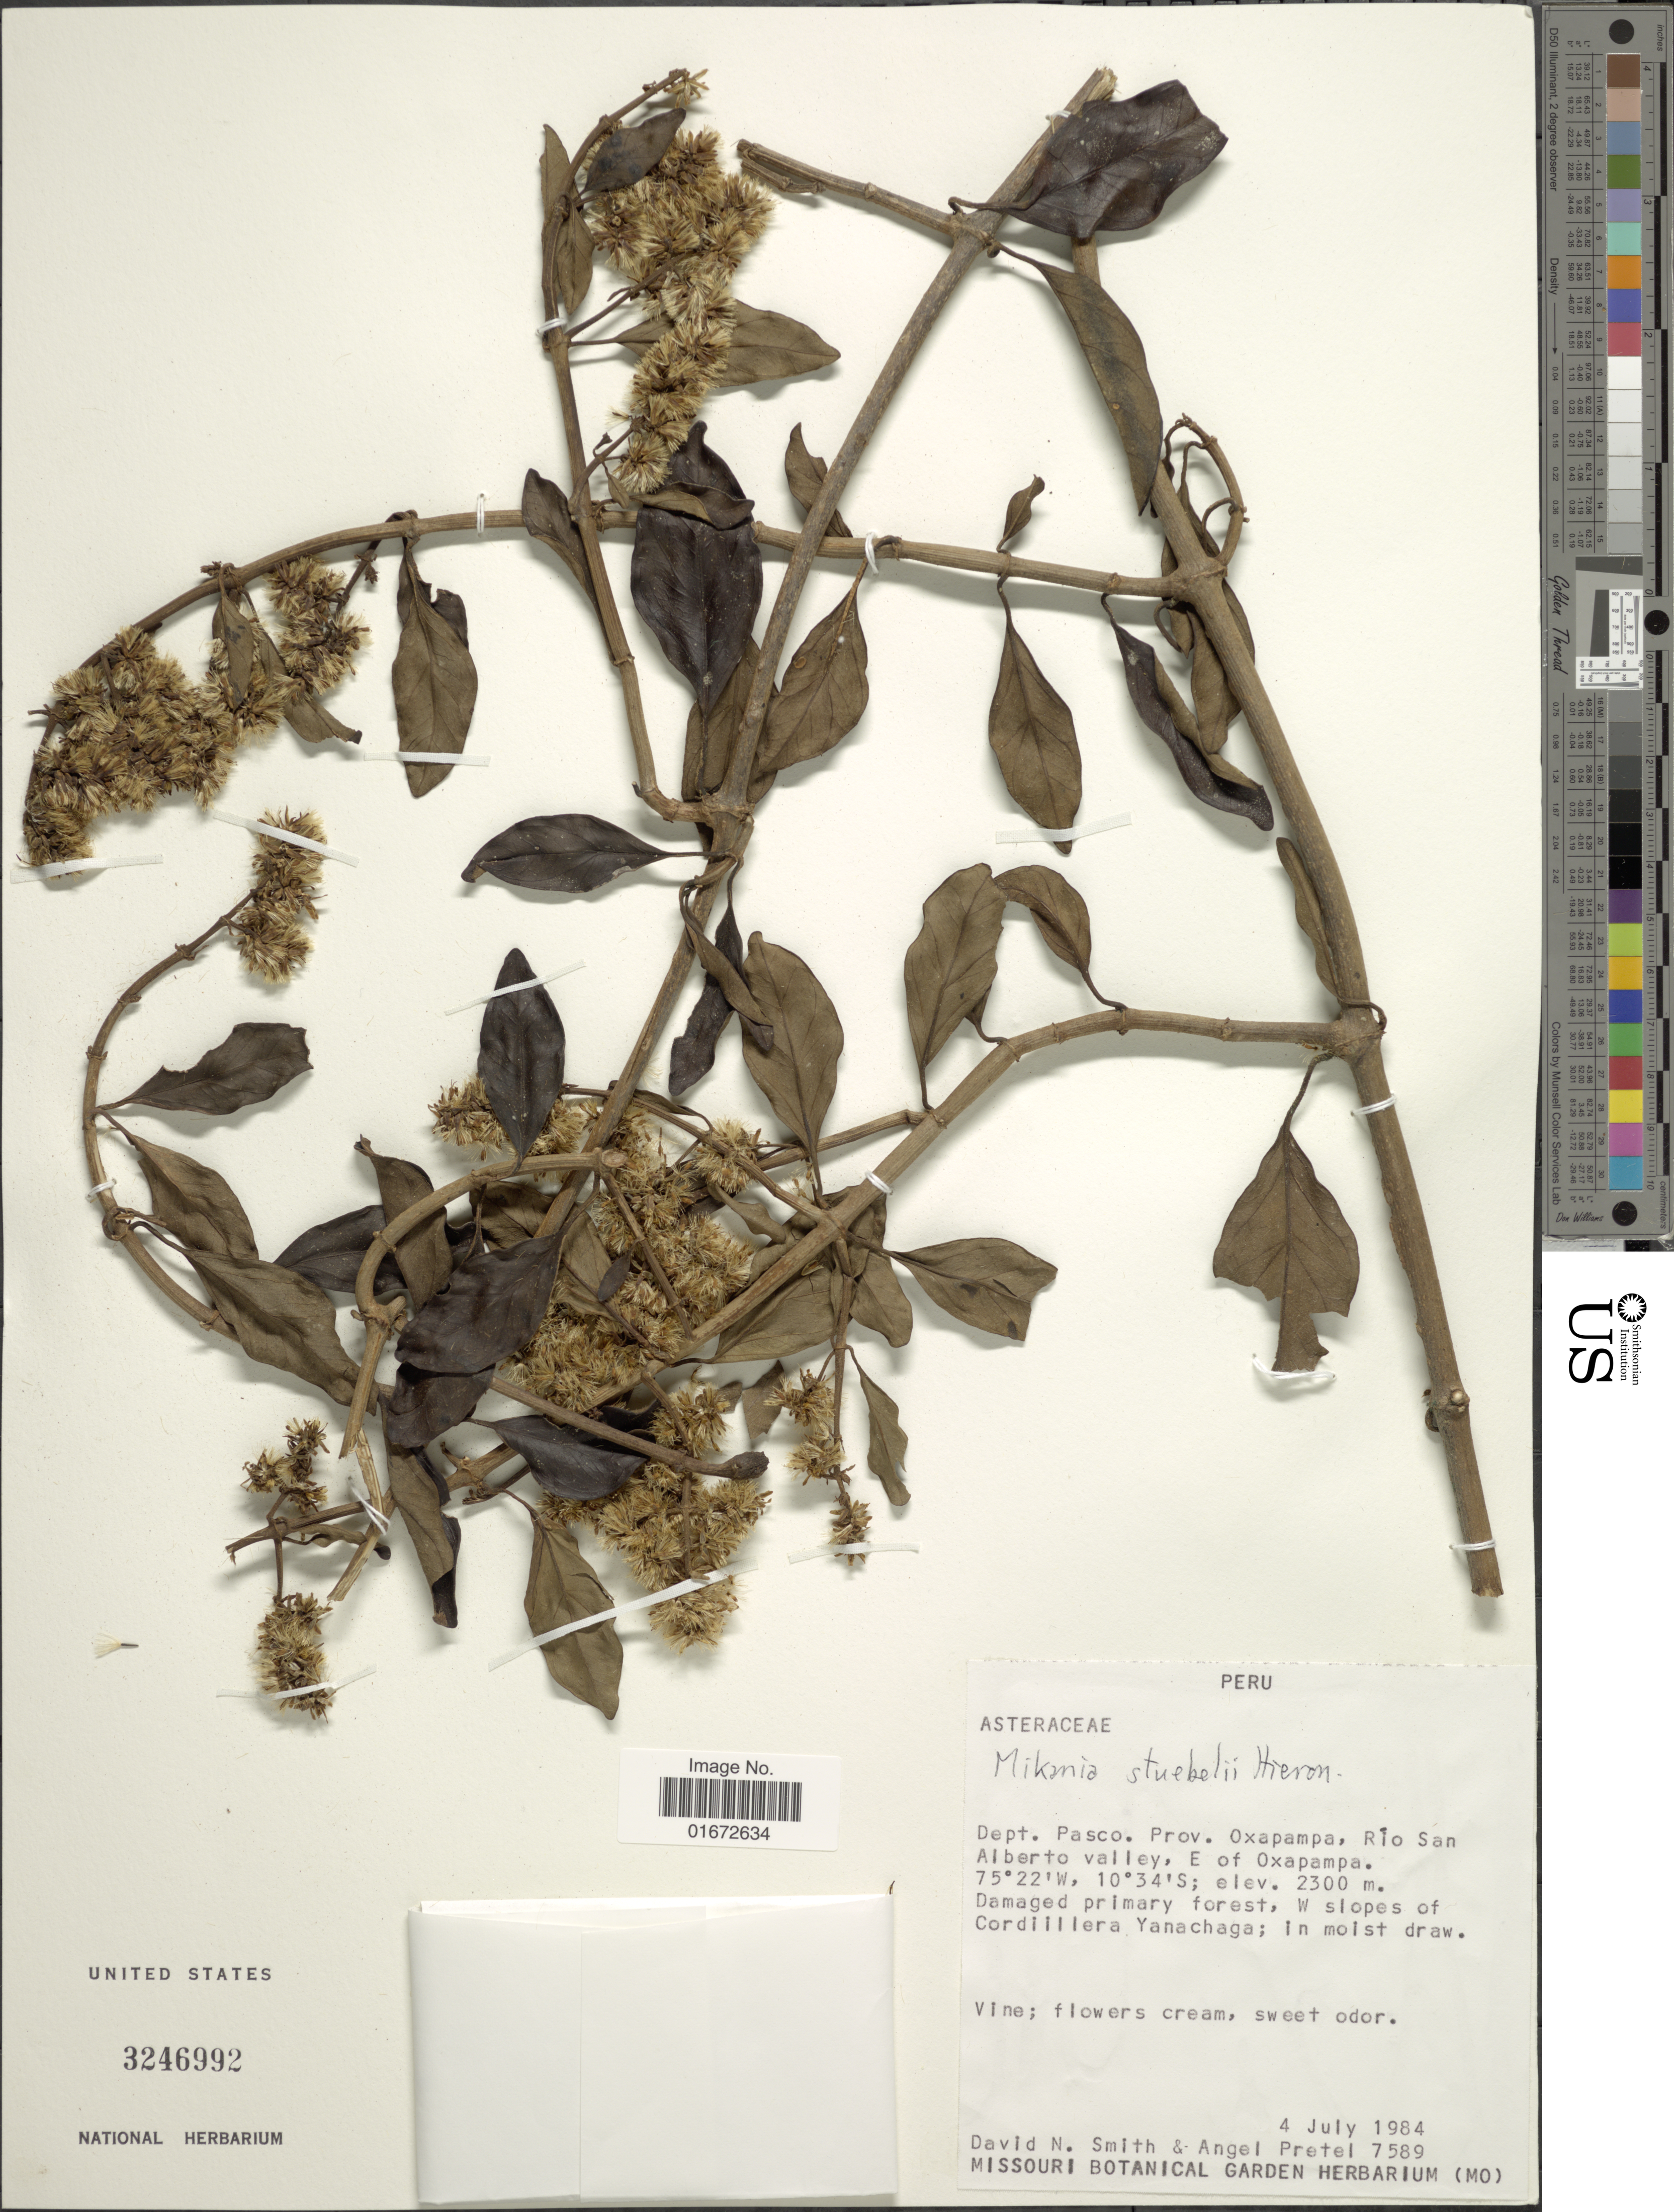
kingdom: Plantae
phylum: Tracheophyta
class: Magnoliopsida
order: Asterales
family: Asteraceae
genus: Mikania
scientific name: Mikania stuebelii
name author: Hieron.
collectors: D. Smith & A. Pretel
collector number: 7589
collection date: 1984-07-04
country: Peru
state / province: Pasco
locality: Dept. Pasco. Prov. Oxapampa, Río San Alberto valley, E of Oxapampa. W slopes of Cordillera Yanachaga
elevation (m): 2300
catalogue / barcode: US 3246992